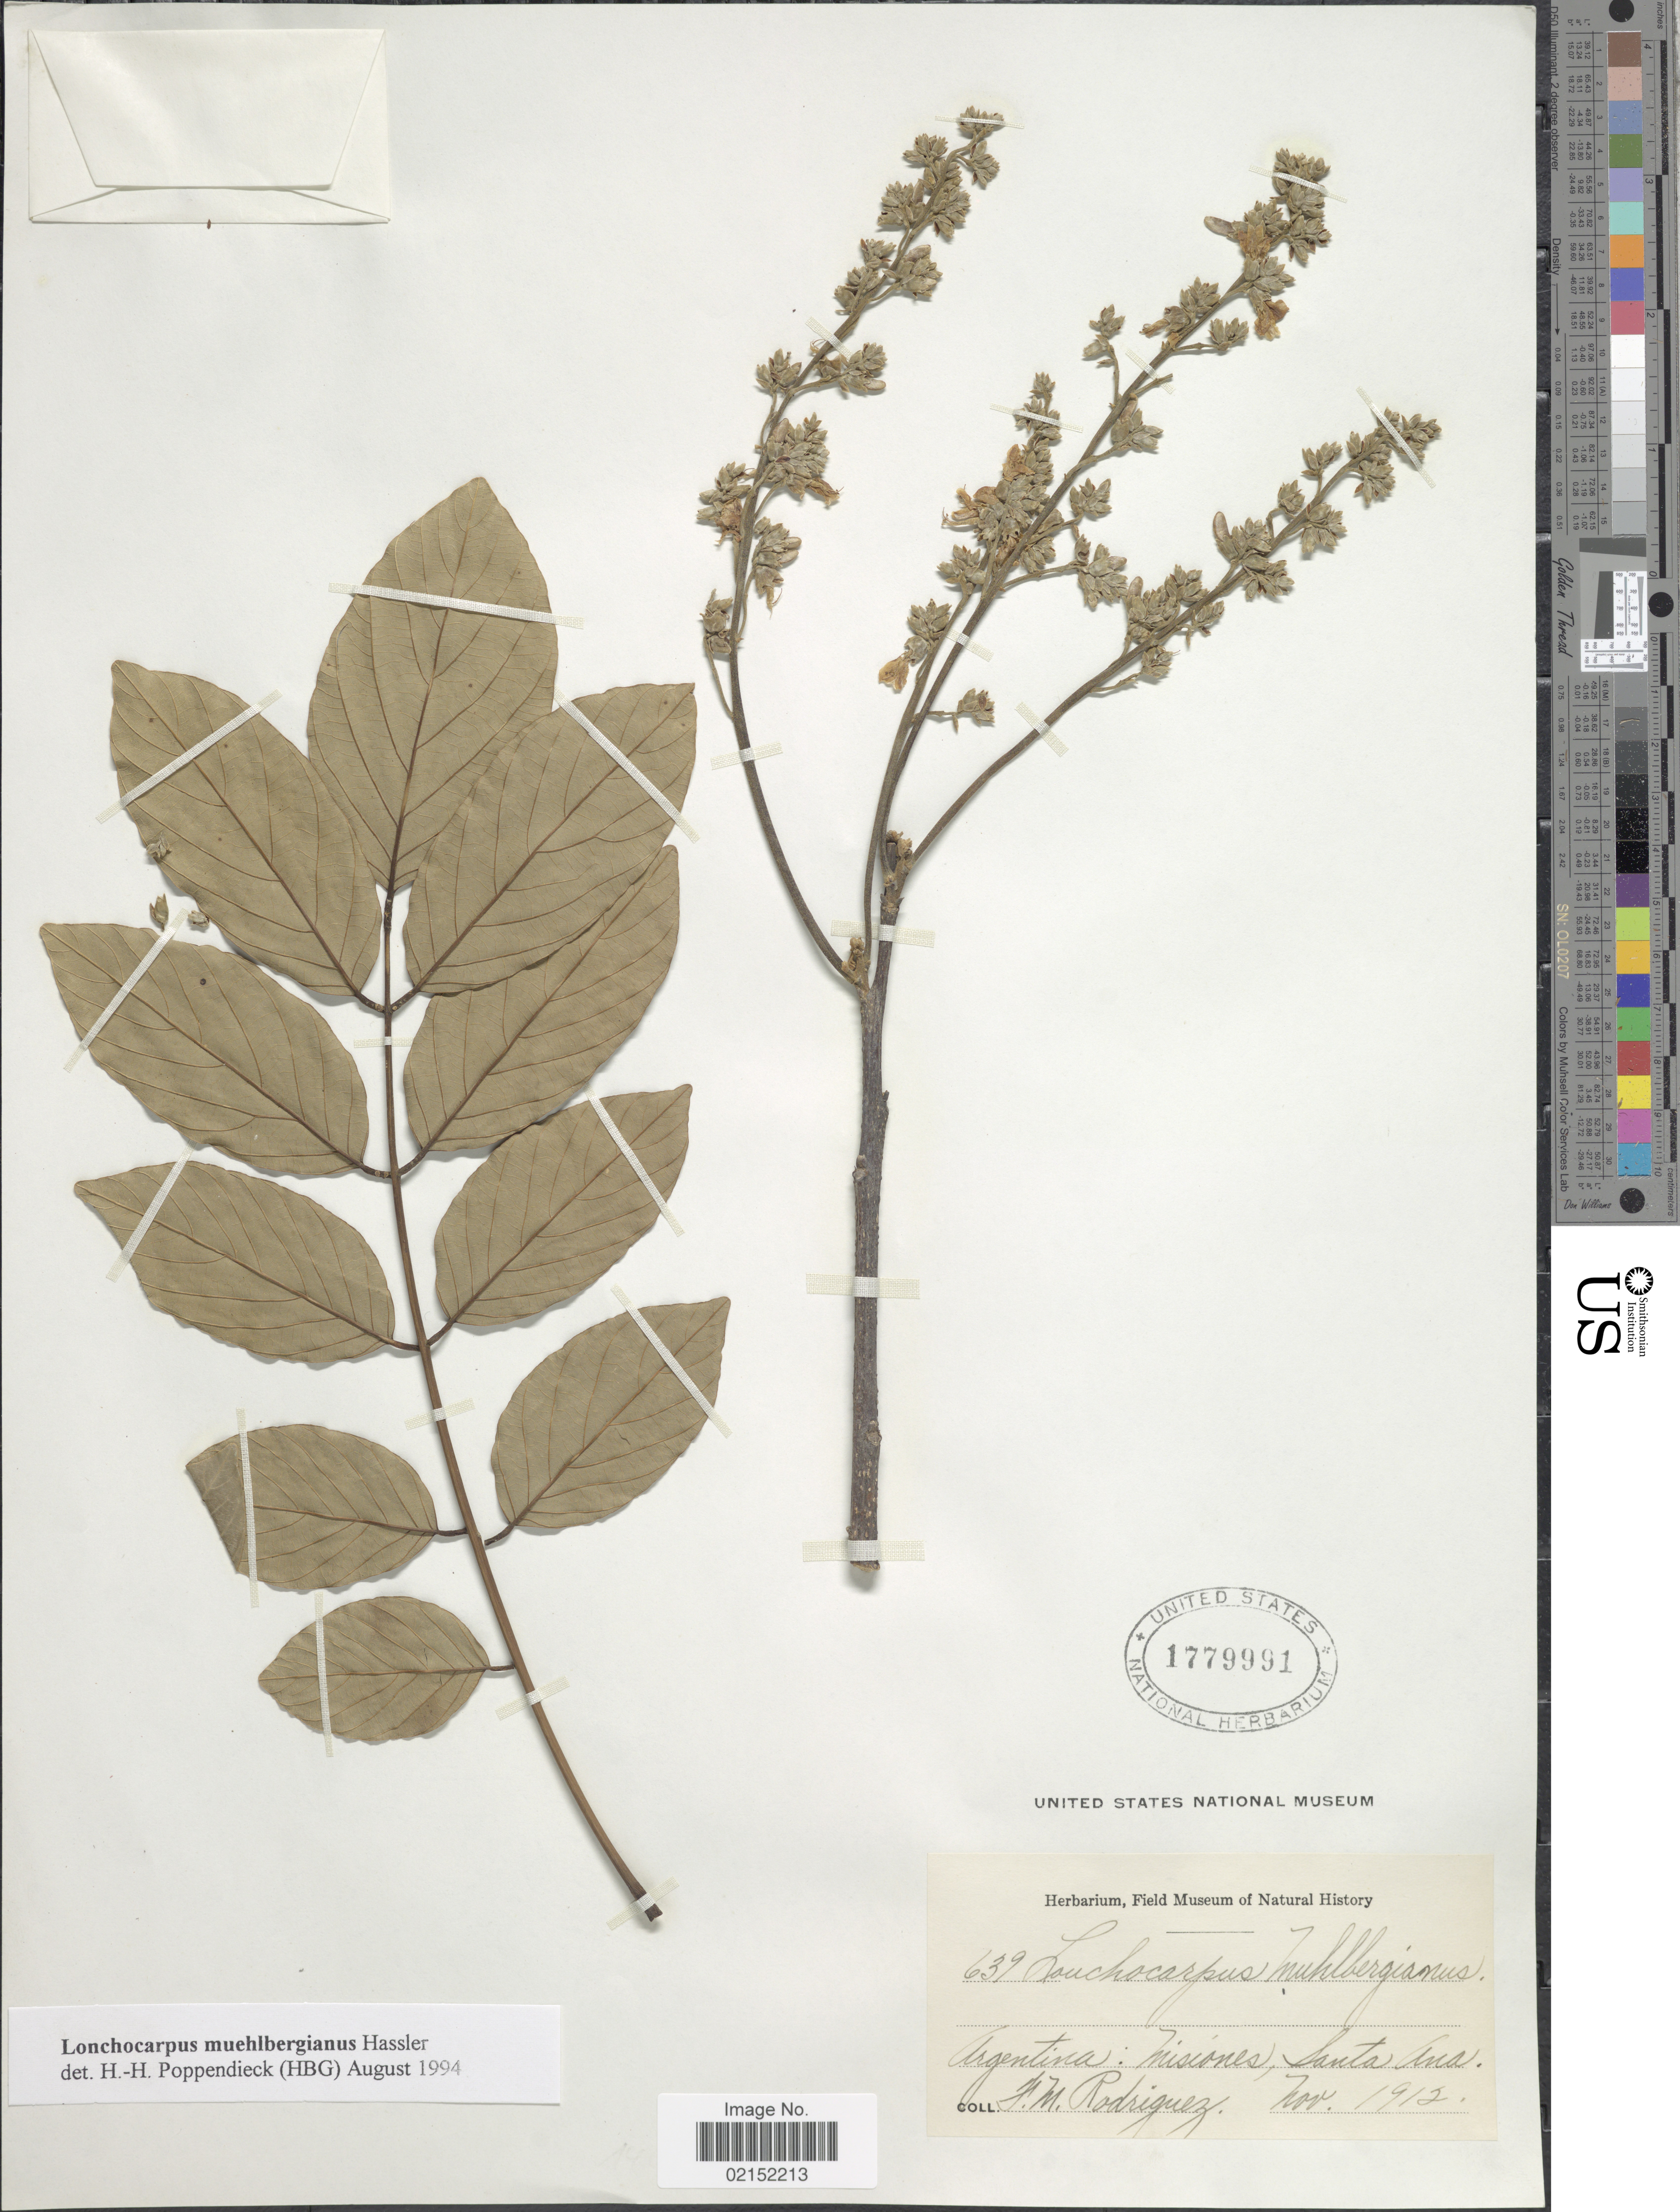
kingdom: Plantae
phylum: Tracheophyta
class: Magnoliopsida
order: Fabales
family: Fabaceae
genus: Lonchocarpus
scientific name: Lonchocarpus muehlbergianus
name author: Hassl.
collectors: F. M. Rodriguez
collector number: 639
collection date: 1912-11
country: Argentina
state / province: Misiones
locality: Argentina: Misiones Santa Ana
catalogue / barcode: US 1779991